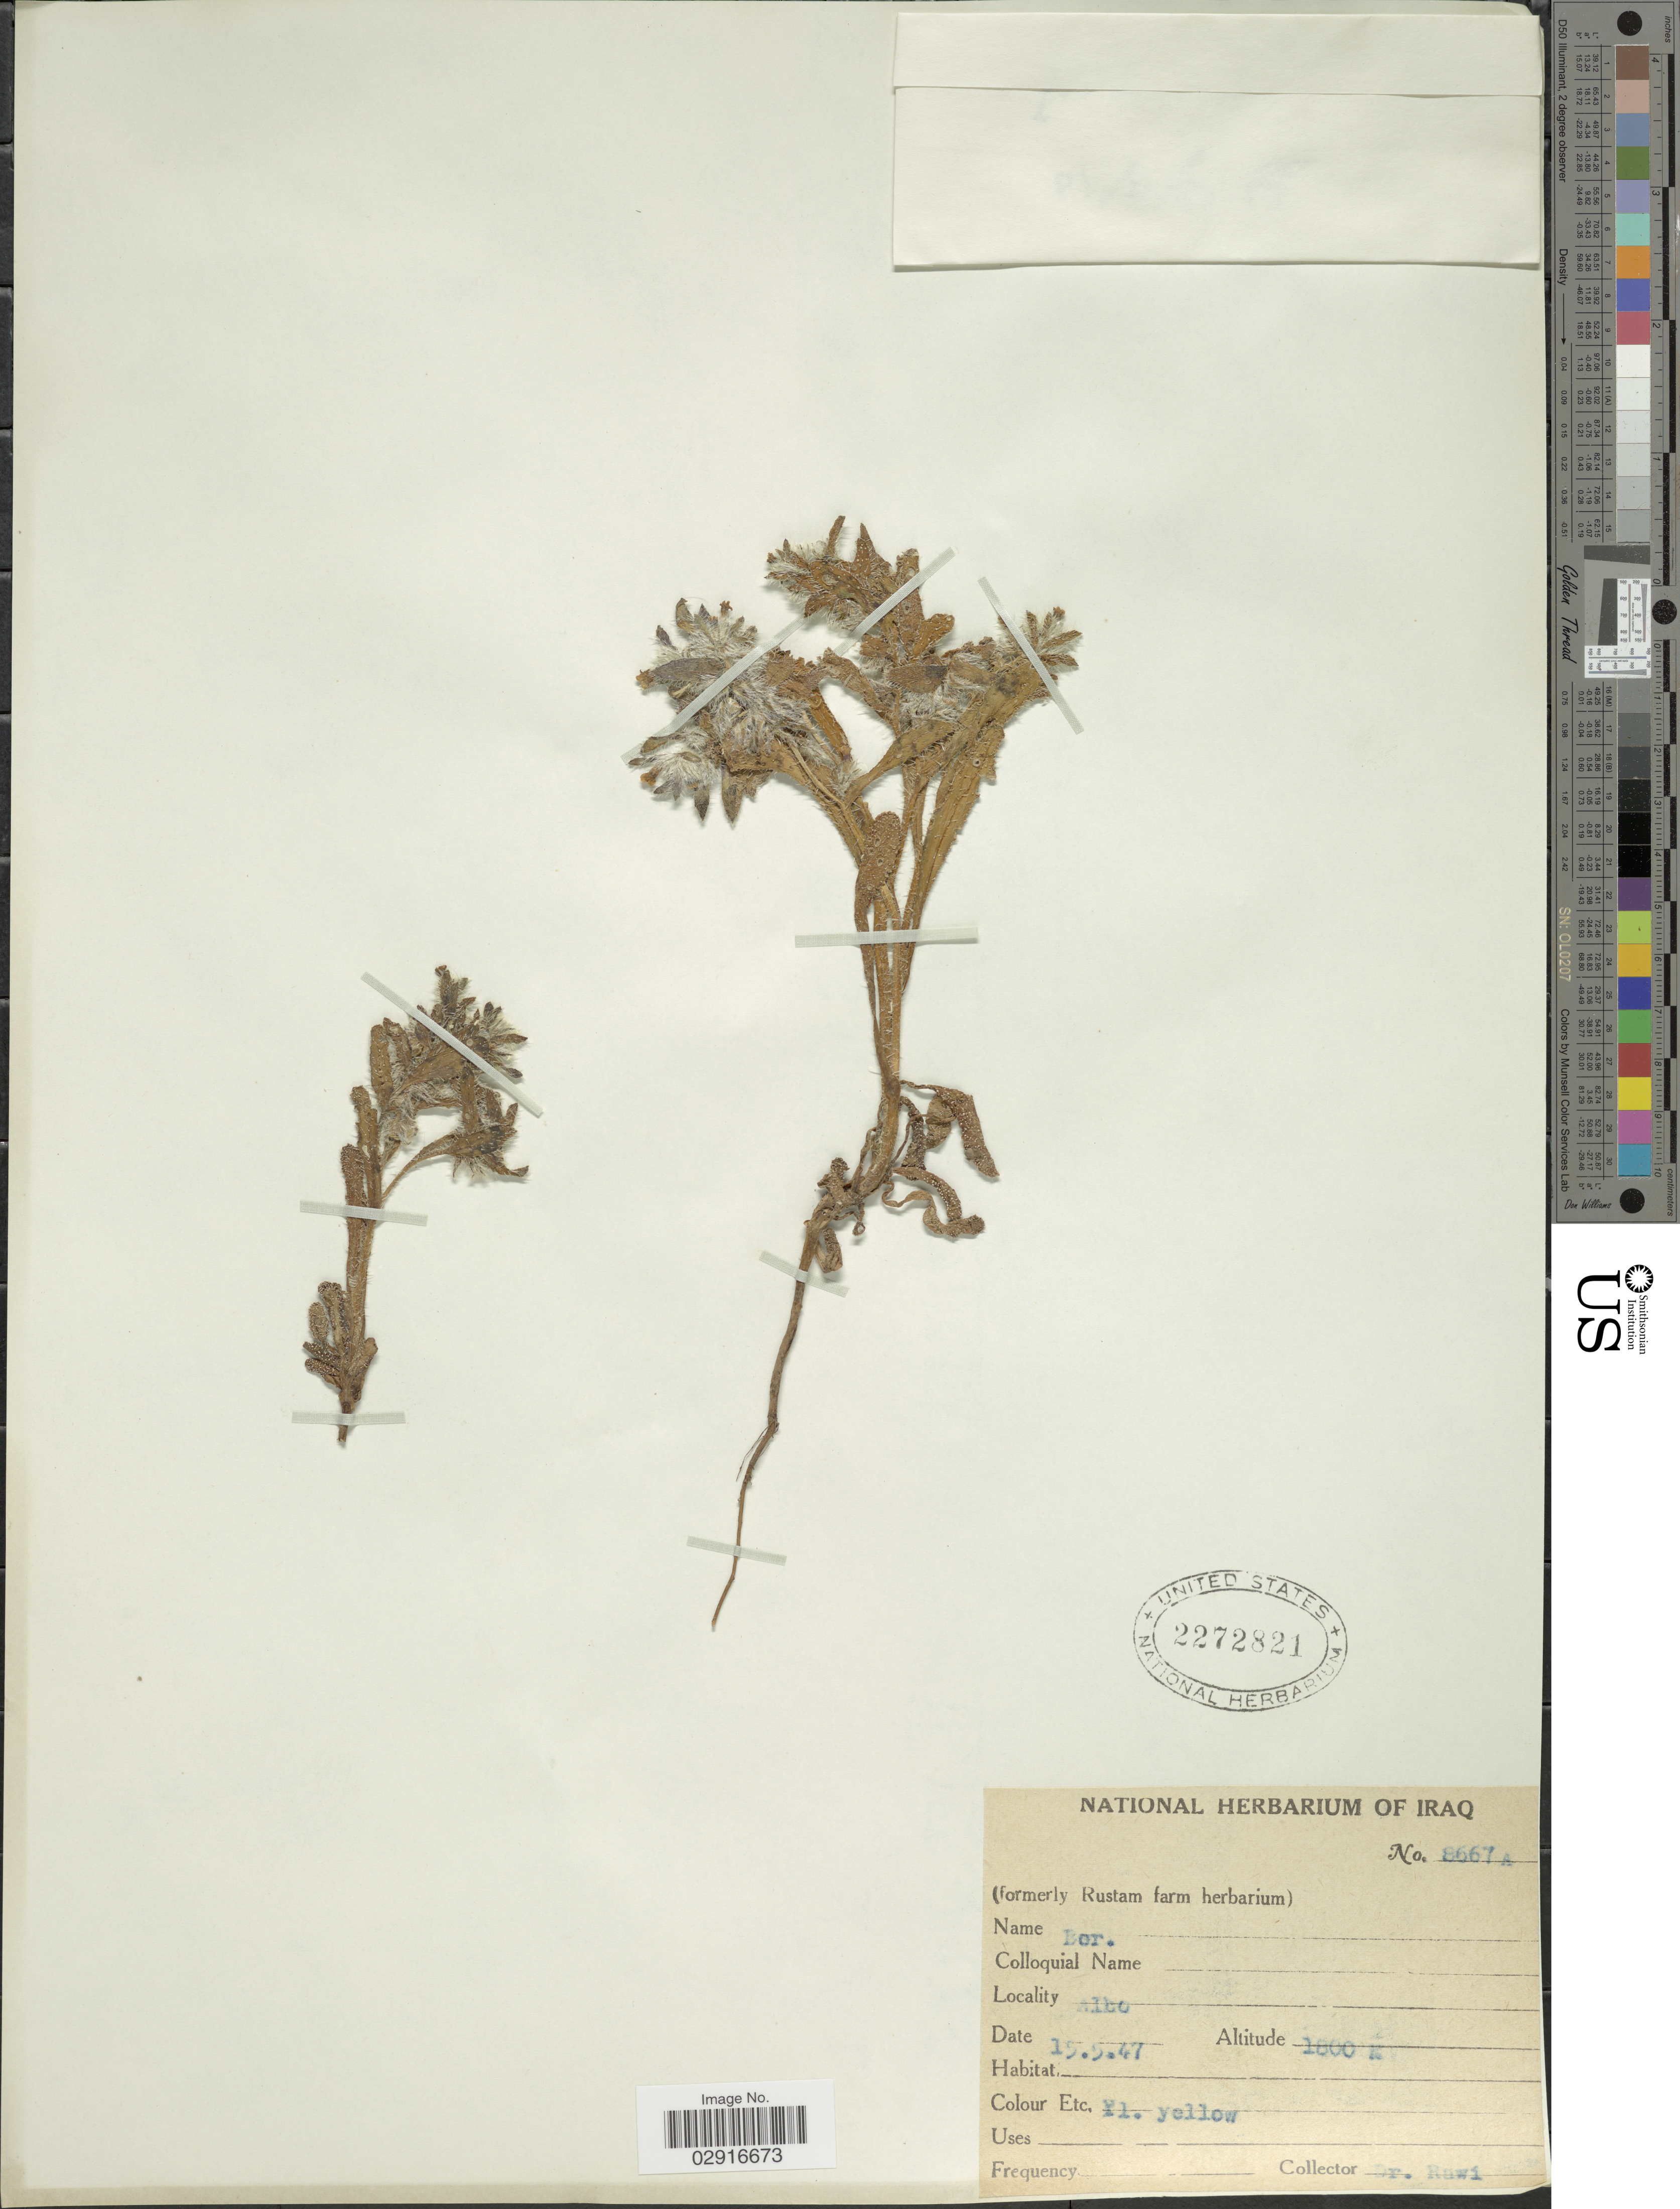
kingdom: Plantae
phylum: Tracheophyta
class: Magnoliopsida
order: Boraginales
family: Boraginaceae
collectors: -. Rawi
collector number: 8667A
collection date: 1947-05-15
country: Iraq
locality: Albo.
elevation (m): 1800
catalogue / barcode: US 2272821